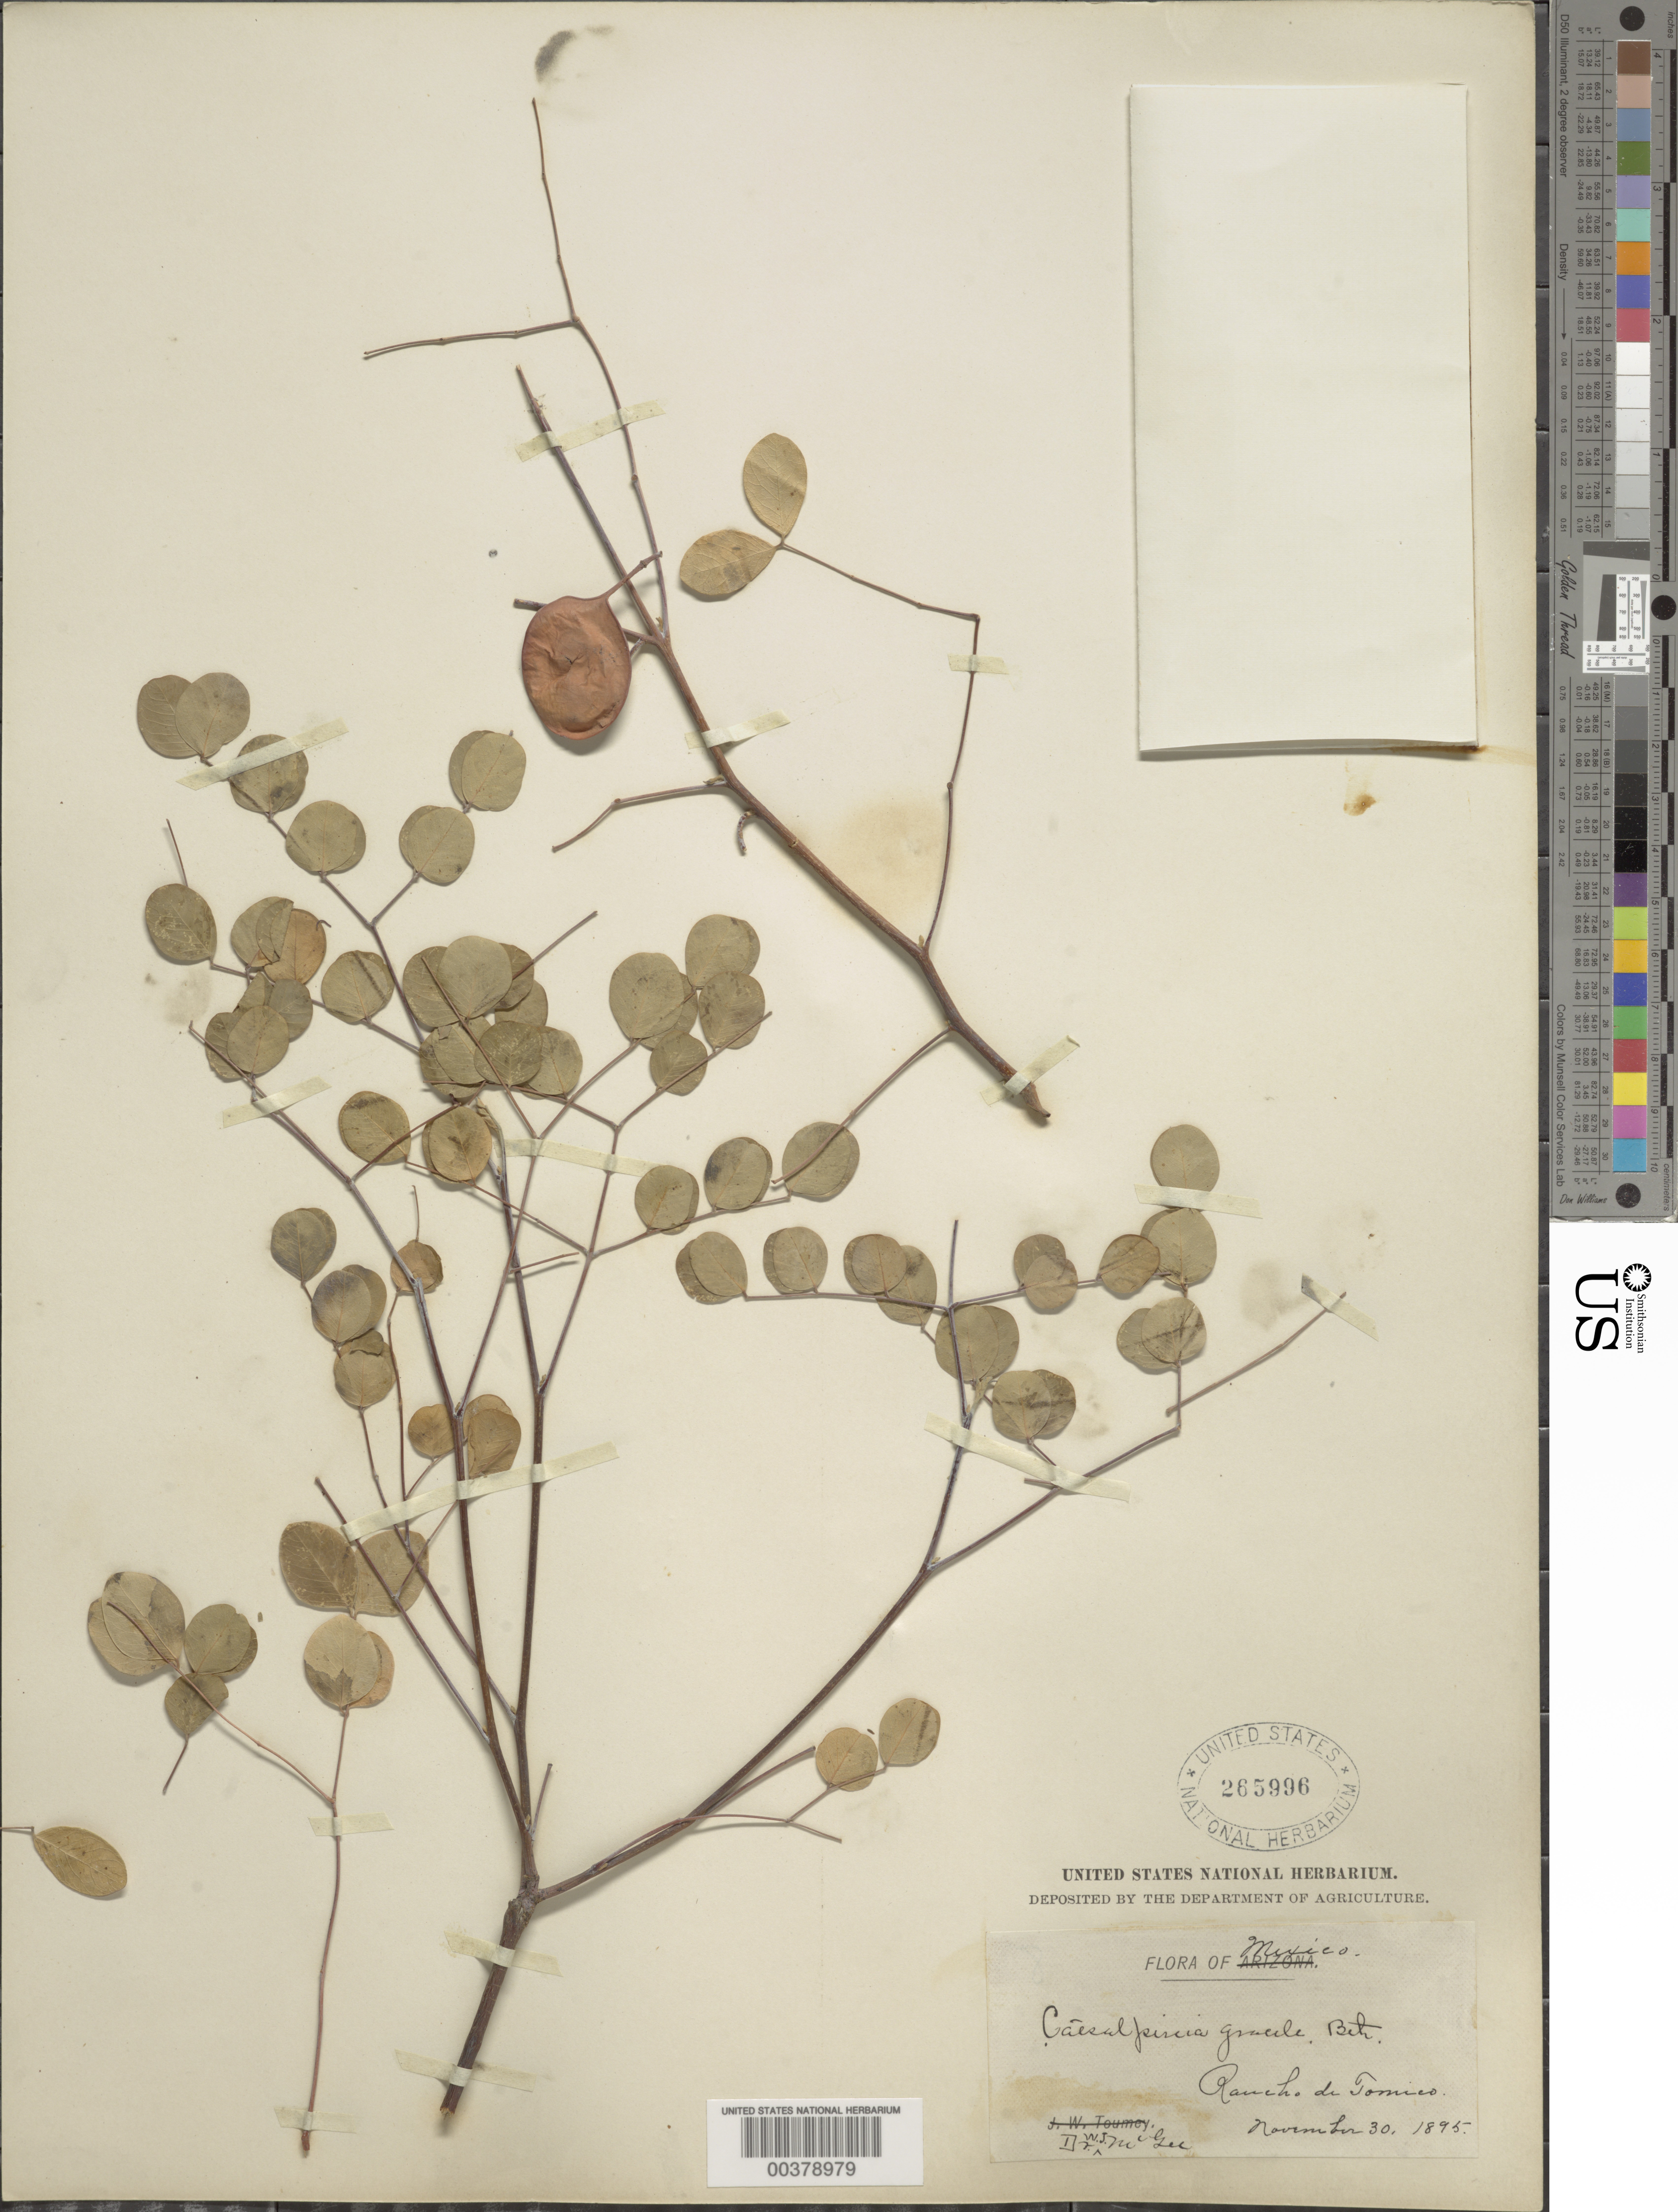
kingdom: Plantae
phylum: Tracheophyta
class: Magnoliopsida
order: Fabales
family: Fabaceae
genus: Coulteria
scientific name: Coulteria pumila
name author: (Britton & Rose) Sotuyo & G.P. Lewis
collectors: W. Mcgee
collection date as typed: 30 Nov 1895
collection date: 1895-11-30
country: Mexico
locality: Rancho de tomico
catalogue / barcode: US 265996